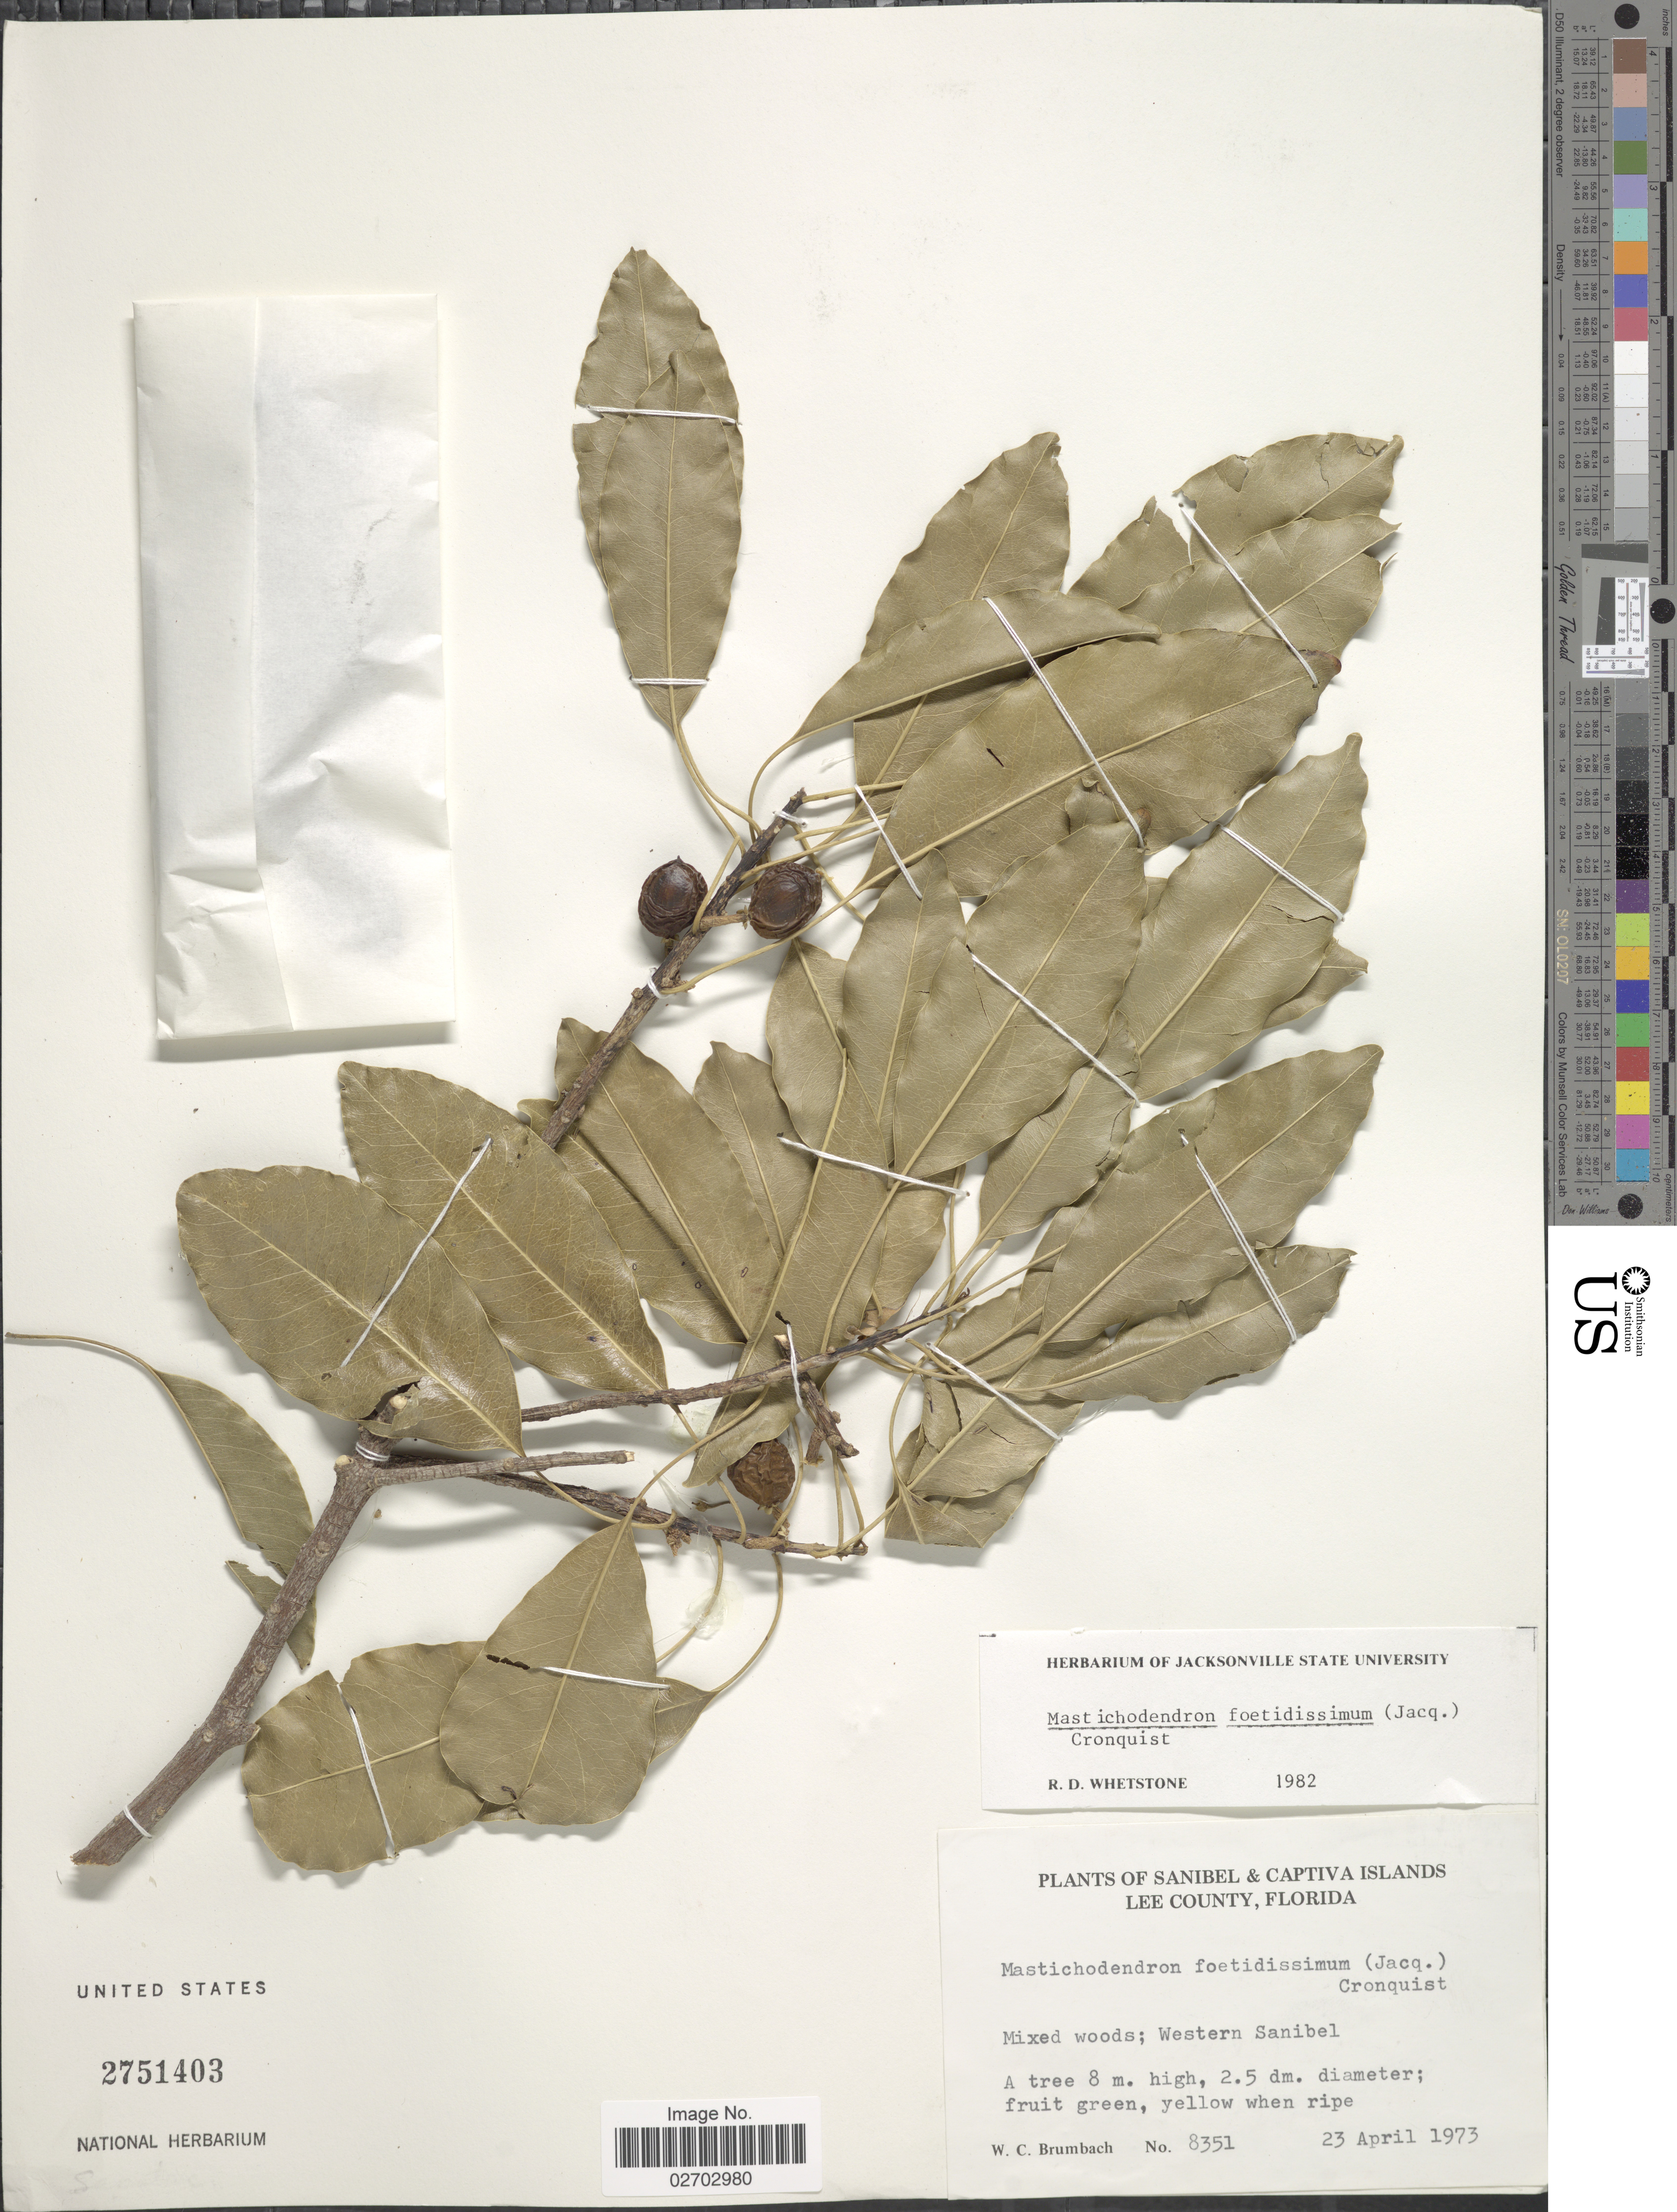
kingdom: Plantae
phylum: Tracheophyta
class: Magnoliopsida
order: Ericales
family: Sapotaceae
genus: Sideroxylon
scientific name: Sideroxylon foetidissimum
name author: Jacq.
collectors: W. C. Brumbach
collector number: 8351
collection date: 1973-04-23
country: United States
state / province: Florida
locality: Sanibel, Captiva Islands, Lee County, Western Sanibel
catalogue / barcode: US 2751403